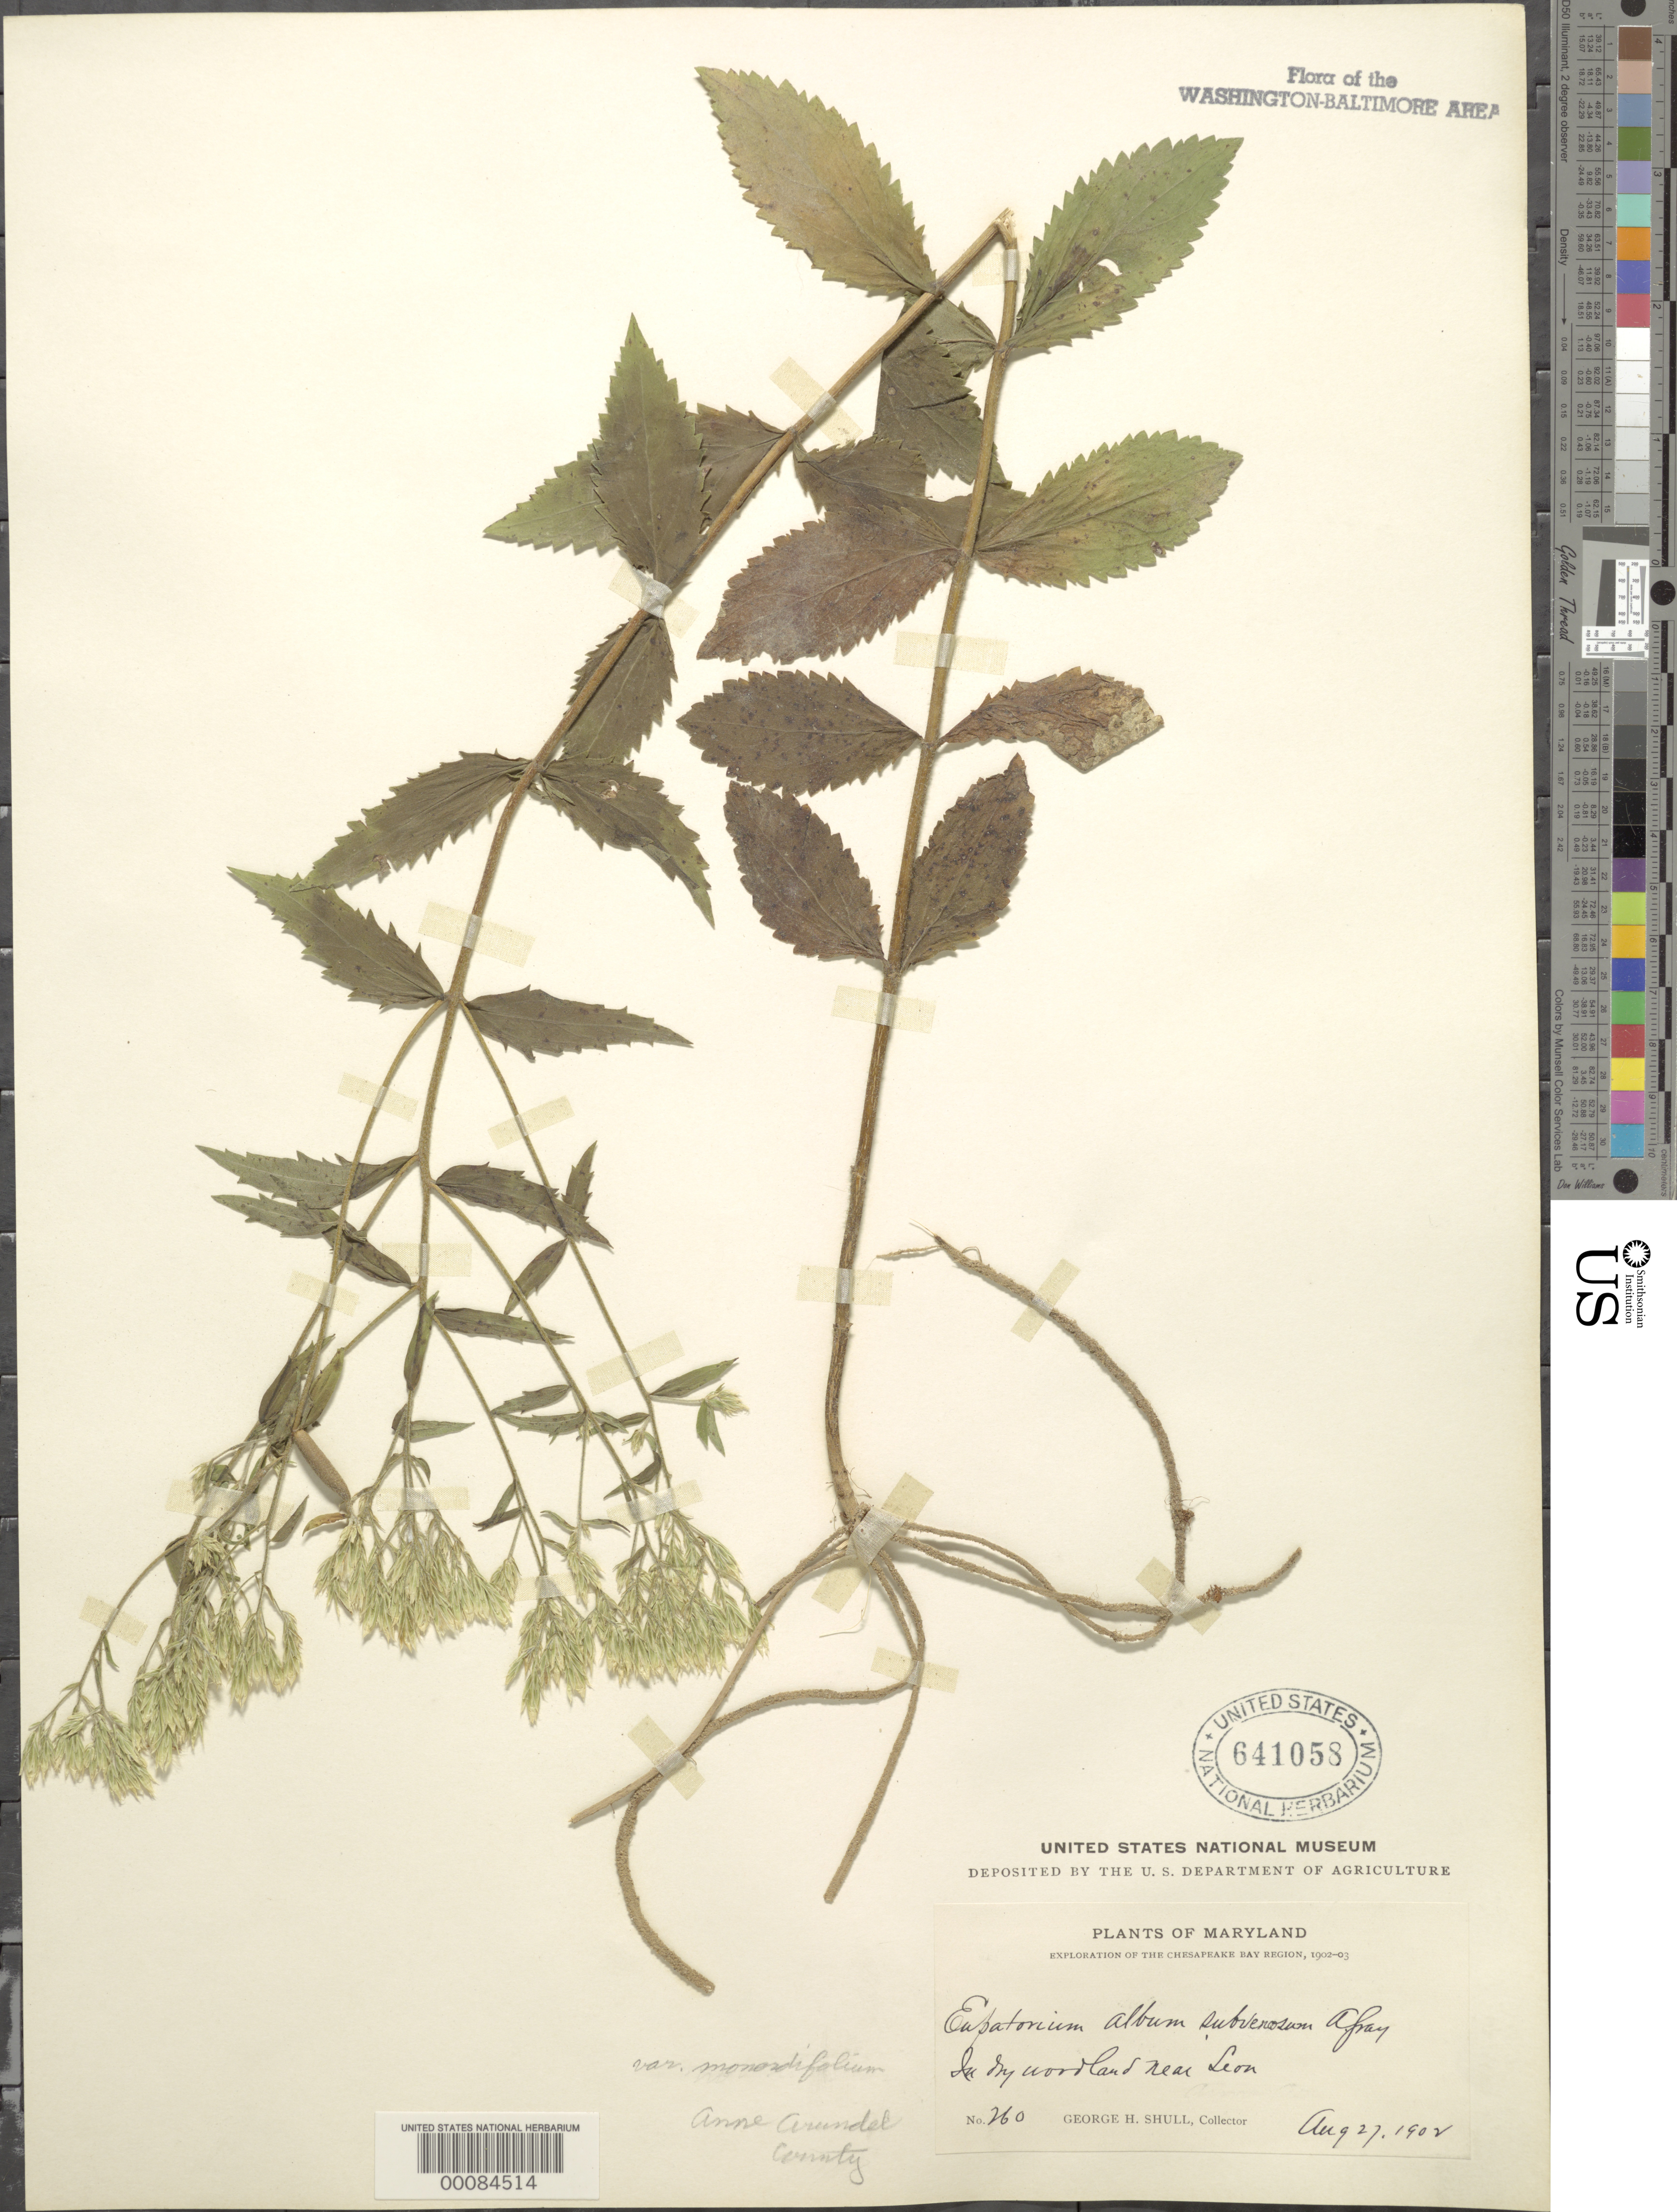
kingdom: Plantae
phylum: Tracheophyta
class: Magnoliopsida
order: Asterales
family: Asteraceae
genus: Eupatorium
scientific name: Eupatorium album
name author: L.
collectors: G. H. Shull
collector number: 260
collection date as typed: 27 Aug 1902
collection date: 1902-08-27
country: United States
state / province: Maryland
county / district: Anne Arundel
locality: Leon vicinity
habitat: Dry woods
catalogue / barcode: US 641058